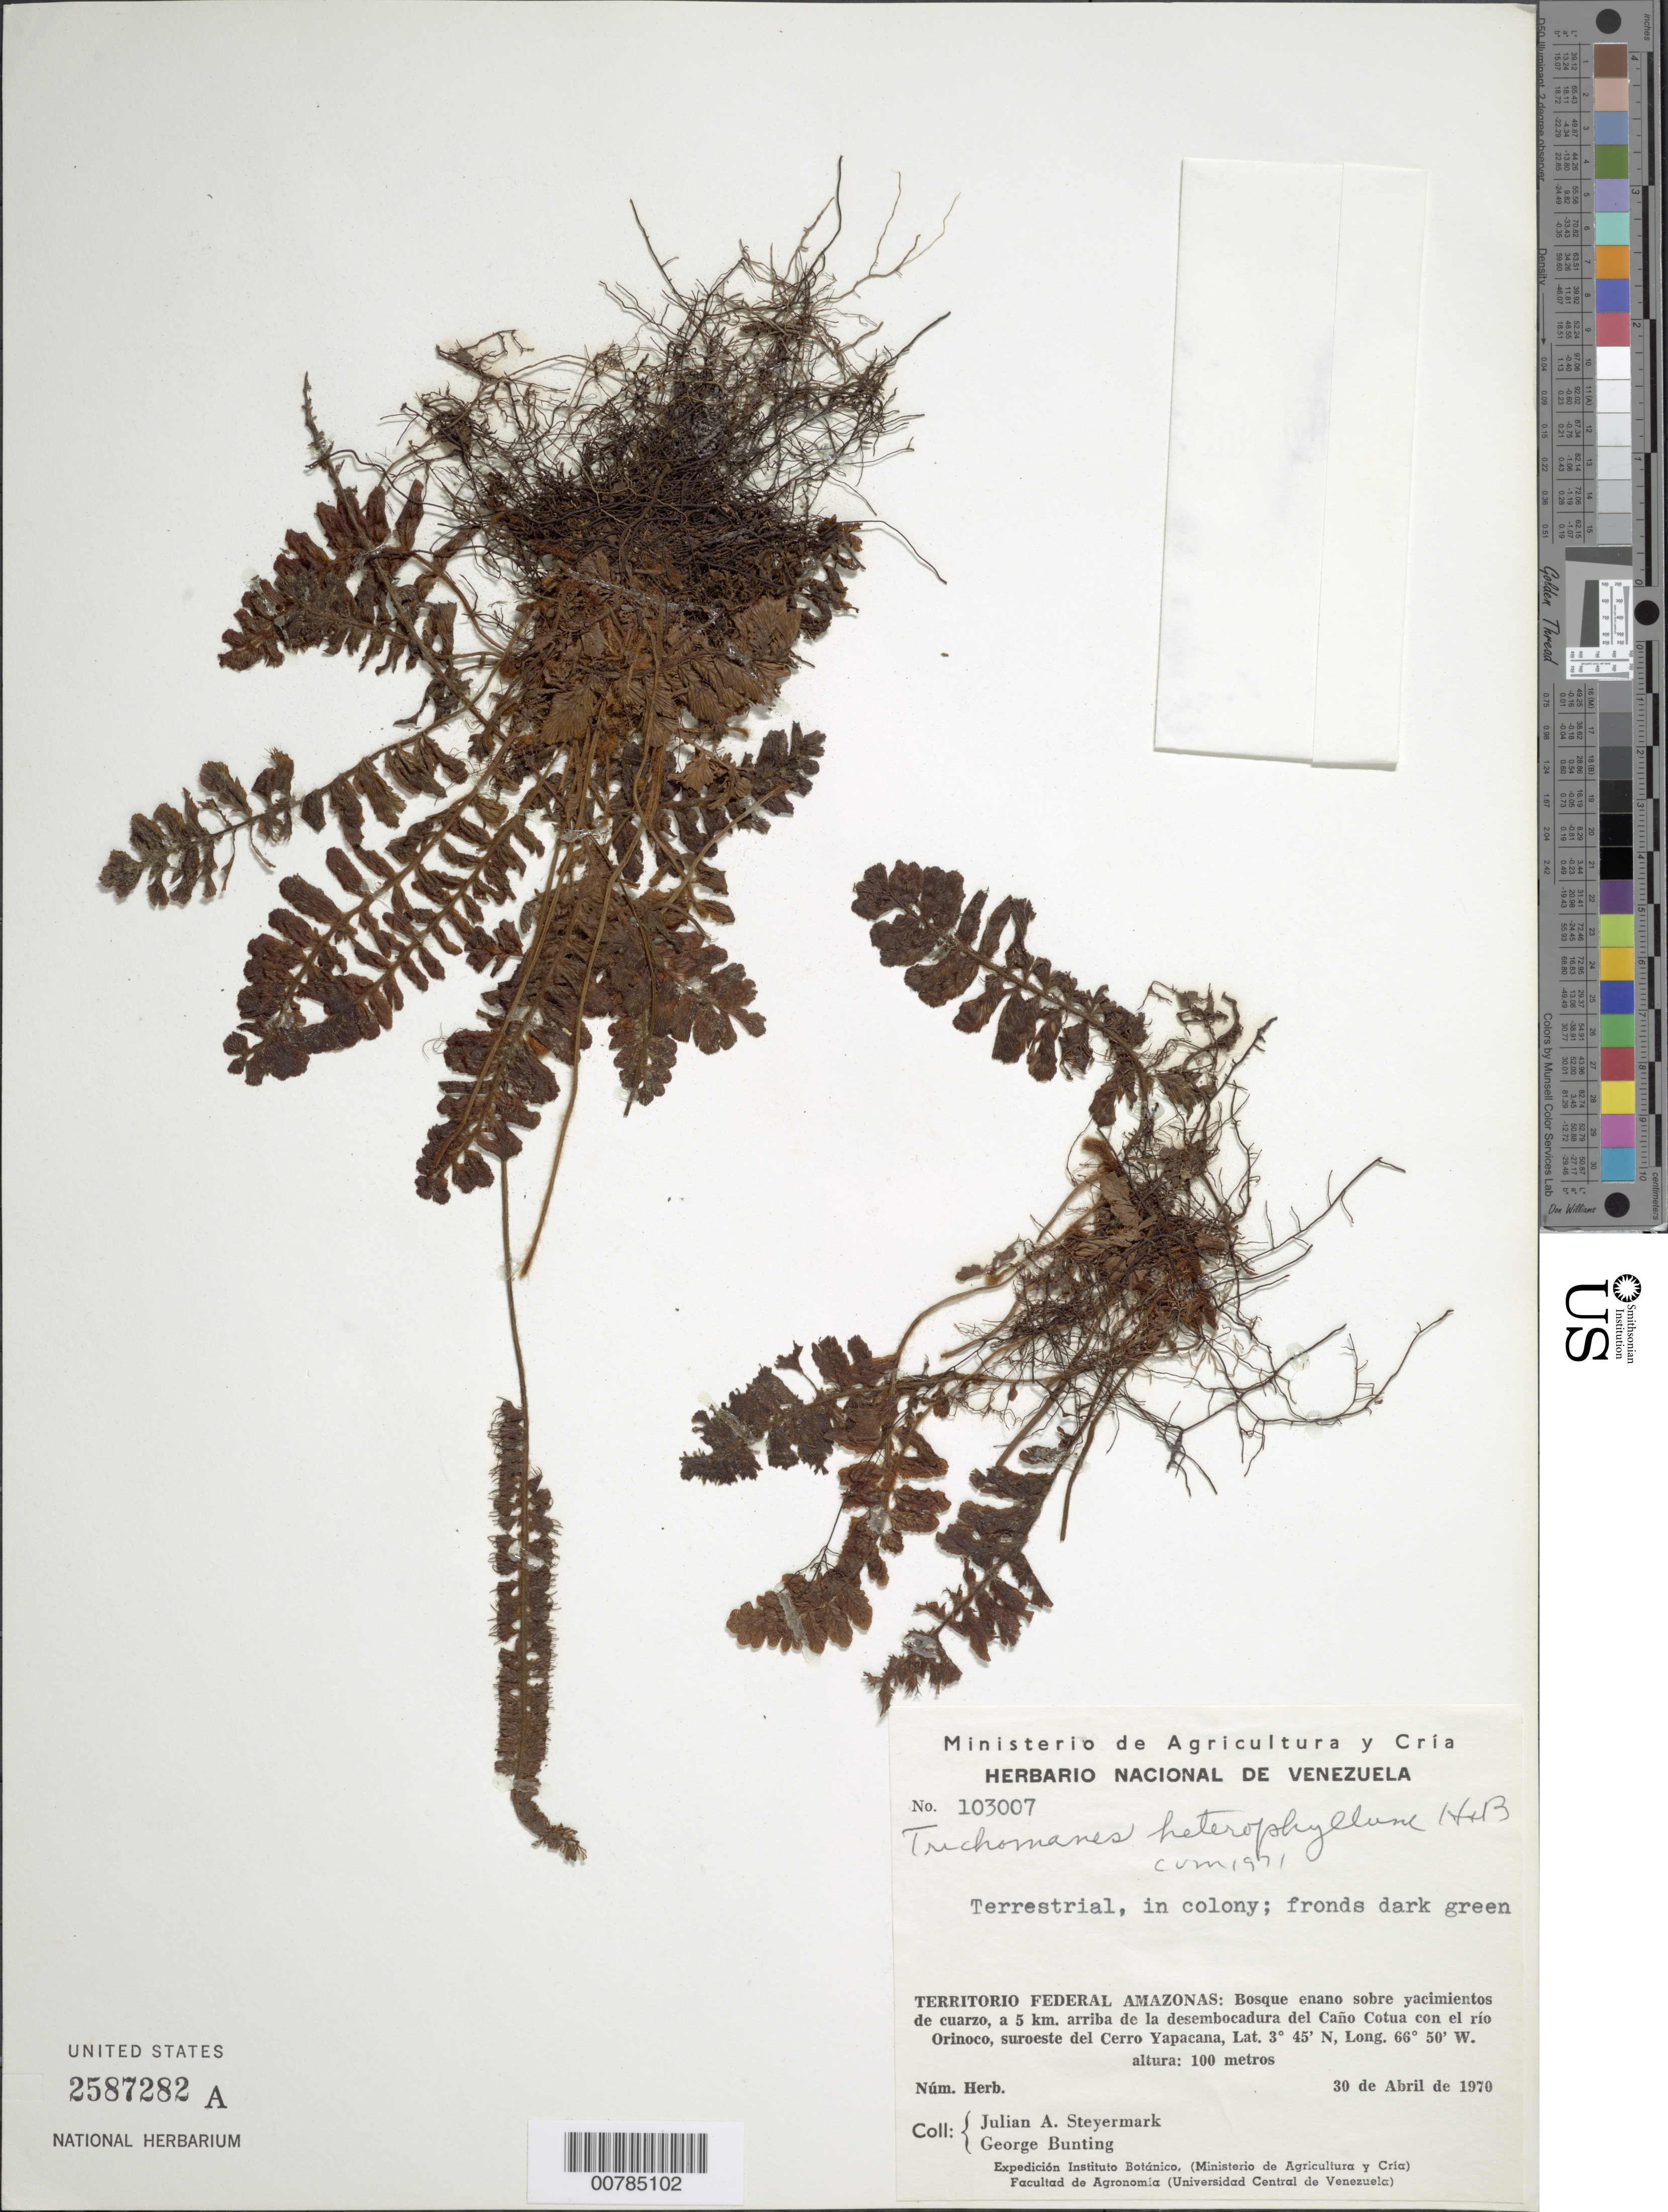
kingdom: Plantae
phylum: Tracheophyta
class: Polypodiopsida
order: Hymenophyllales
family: Hymenophyllaceae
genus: Trichomanes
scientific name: Trichomanes humboldtii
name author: (Bosch) Lellinger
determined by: Morton, C. V.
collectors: J. Steyermark & G. S. Bunting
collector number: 103007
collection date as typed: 30-Apr-70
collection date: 1970-04-30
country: Venezuela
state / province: Amazonas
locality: Cerro Yapacána, SW of; a 5 km arriba de la desembocadura del Caño Cotua con el río Orinoco, suroeste del Cerro Yapacána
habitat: Bosque enano sobre yacimientos de cuarzo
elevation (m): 100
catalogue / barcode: US 2587282A